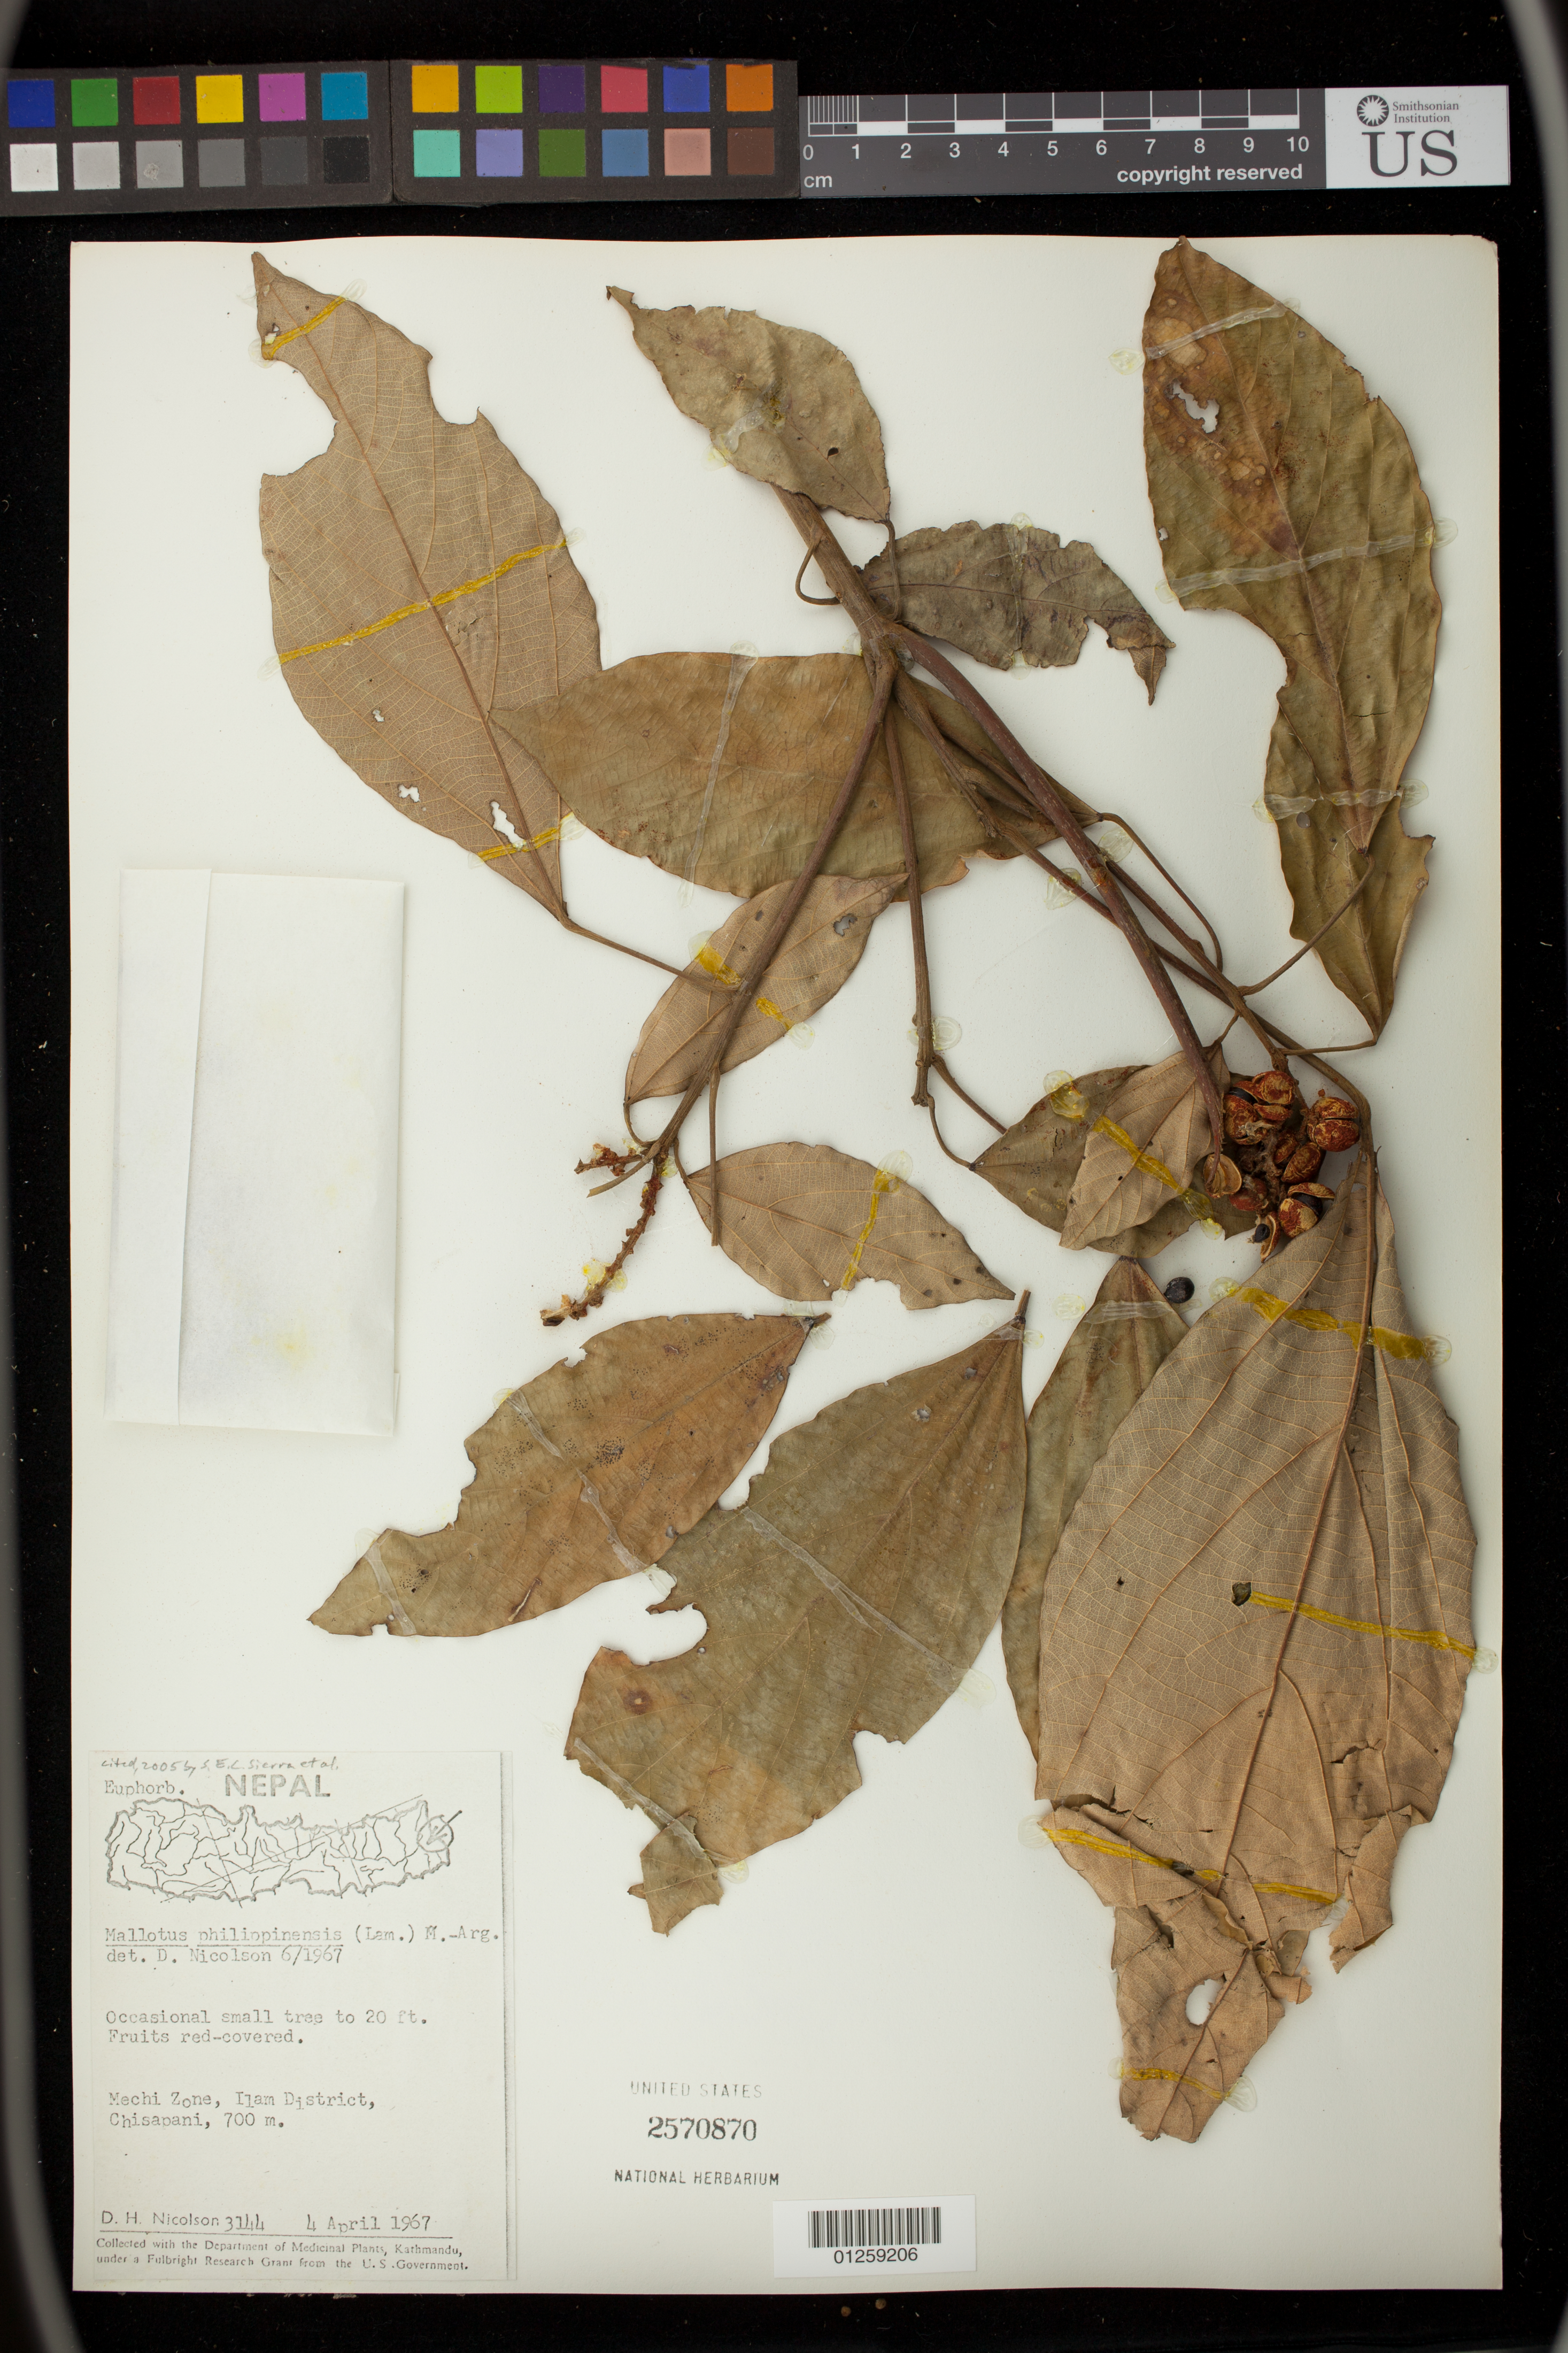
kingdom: Plantae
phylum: Tracheophyta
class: Magnoliopsida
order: Malpighiales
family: Euphorbiaceae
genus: Mallotus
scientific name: Mallotus philippensis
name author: (Lam.) Müll. Arg.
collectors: D. Nicholson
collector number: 3144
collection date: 1967-04-04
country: Nepal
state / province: Eastern Region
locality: Mechi Zone, Ilam District, Chisapani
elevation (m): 700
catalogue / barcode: US 2570870